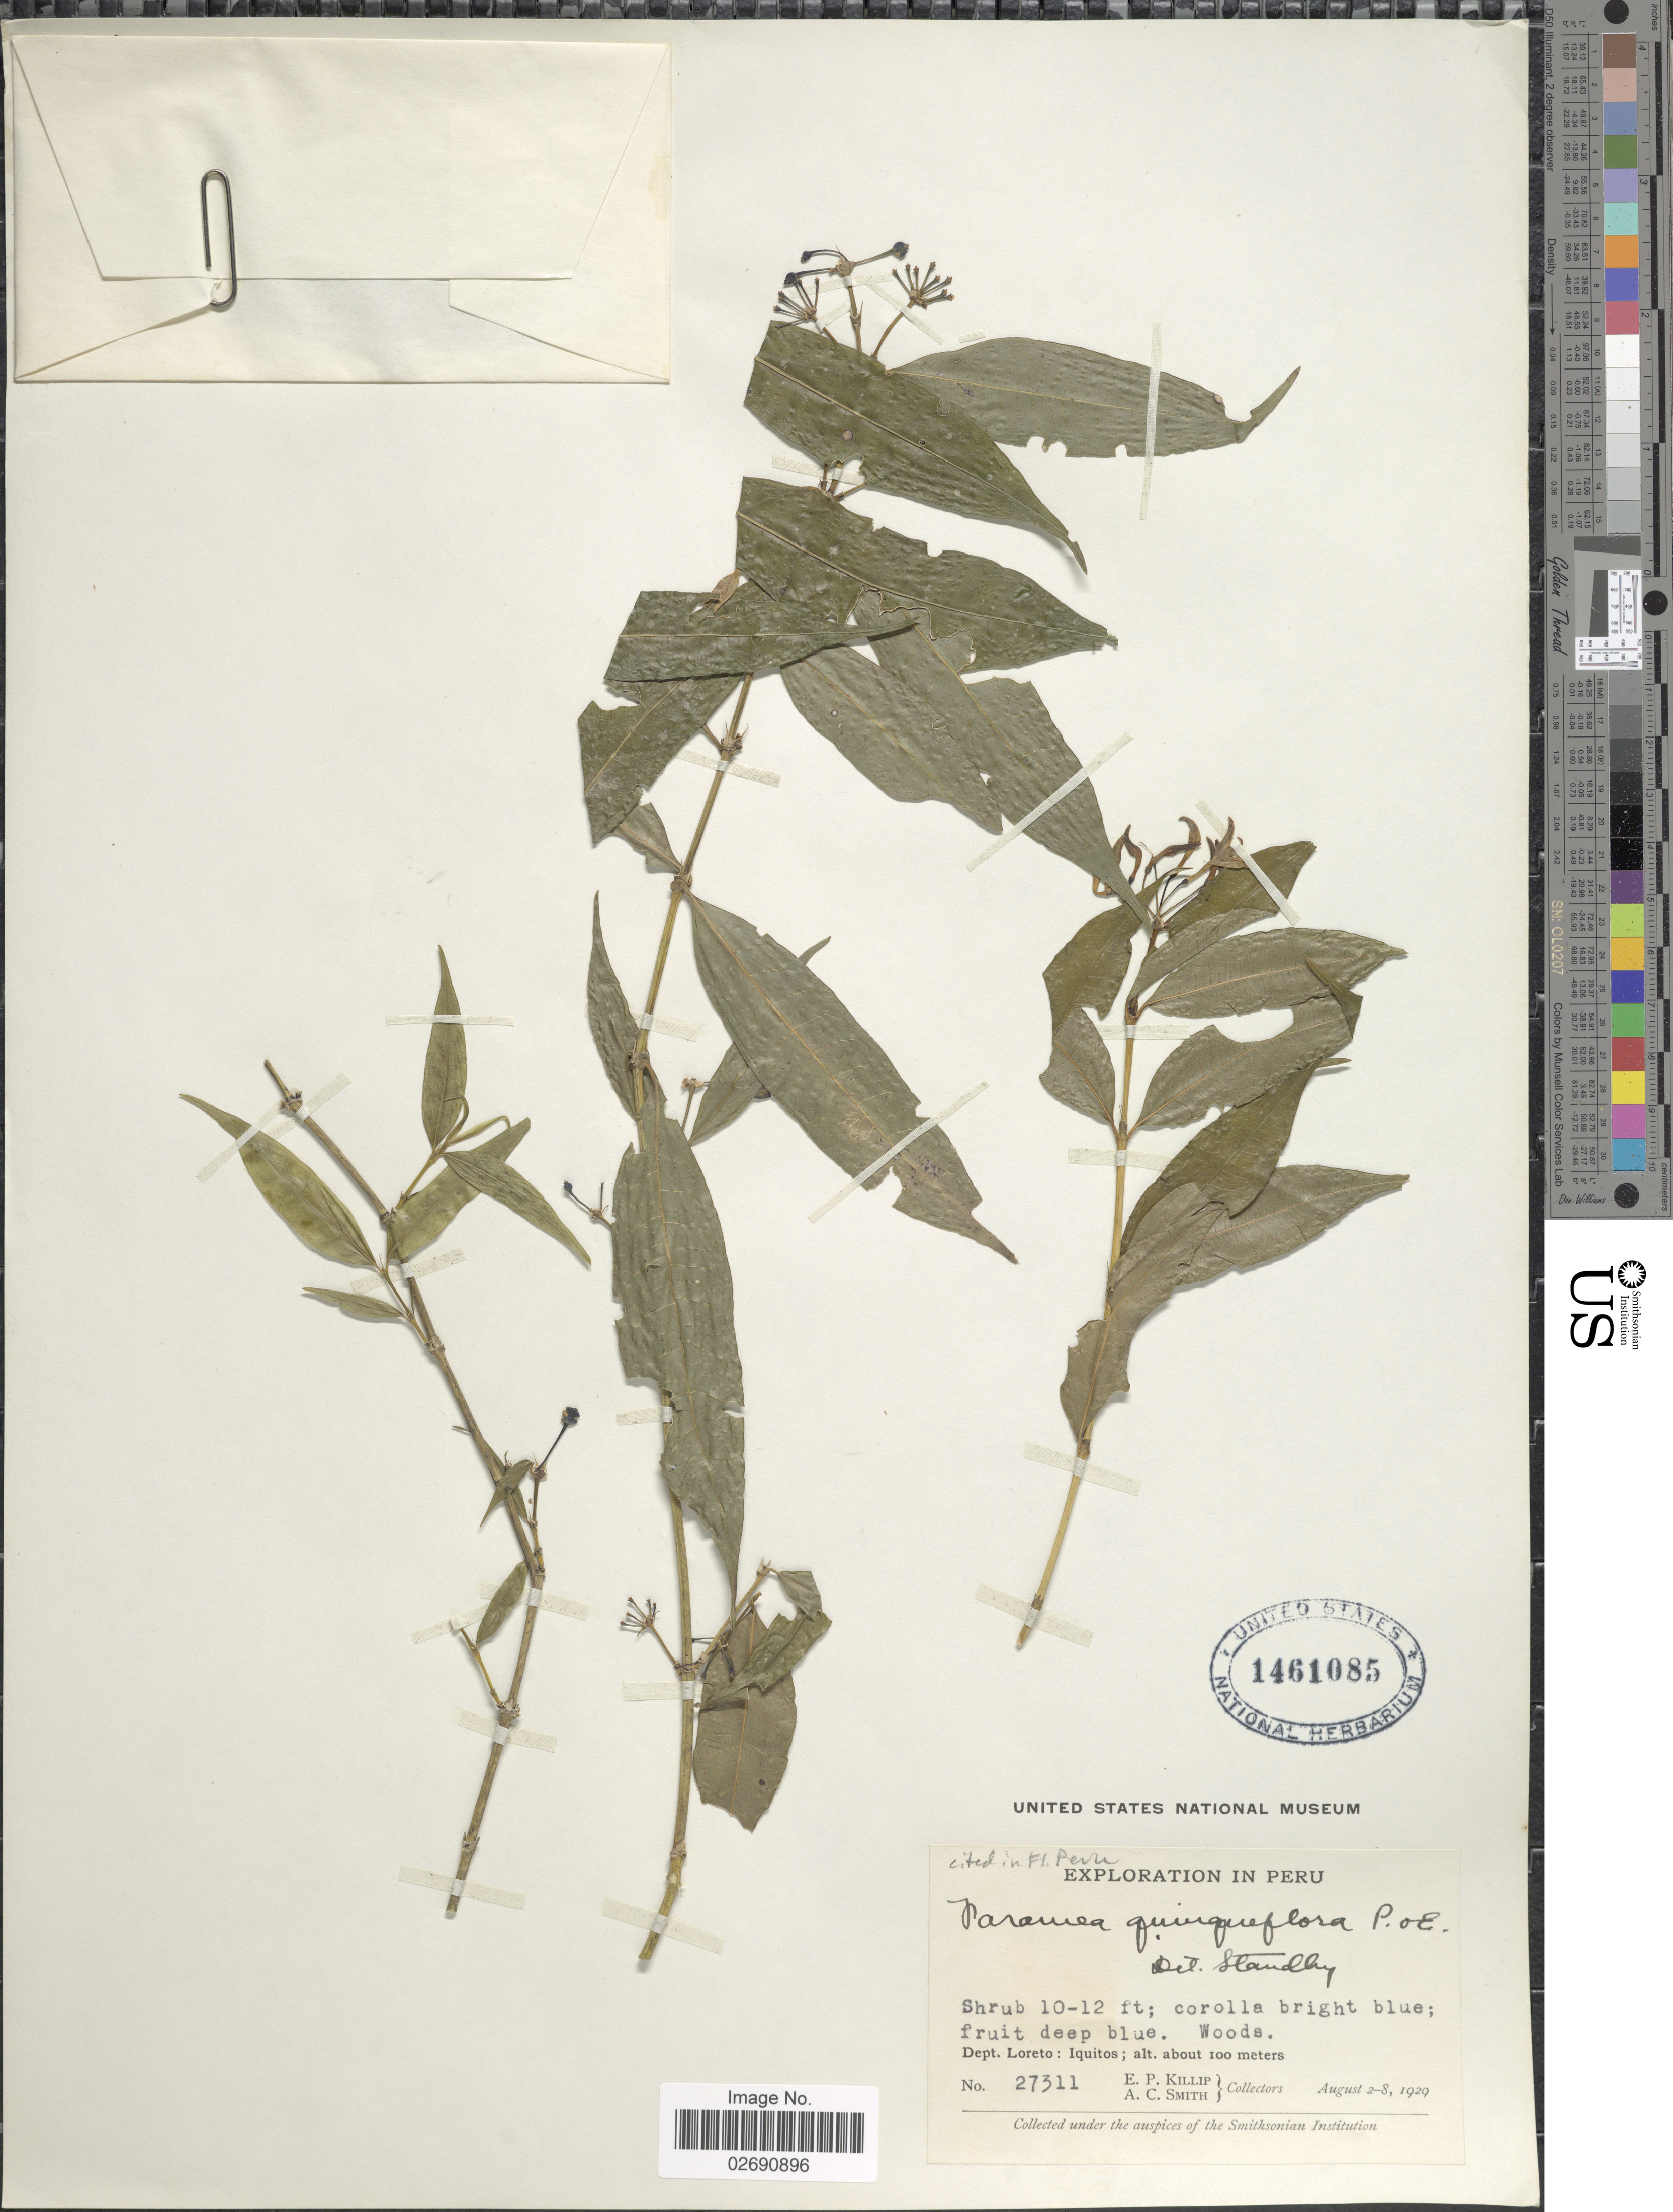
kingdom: Plantae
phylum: Tracheophyta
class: Magnoliopsida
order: Gentianales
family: Rubiaceae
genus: Faramea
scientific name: Faramea quinqueflora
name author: Poepp. & Endl.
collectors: E. P. Killip & A. C. Smith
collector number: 27311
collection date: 1929-08-02/1929-08-08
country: Peru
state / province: Loreto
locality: Iquitos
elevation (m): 100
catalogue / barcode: US 1461085